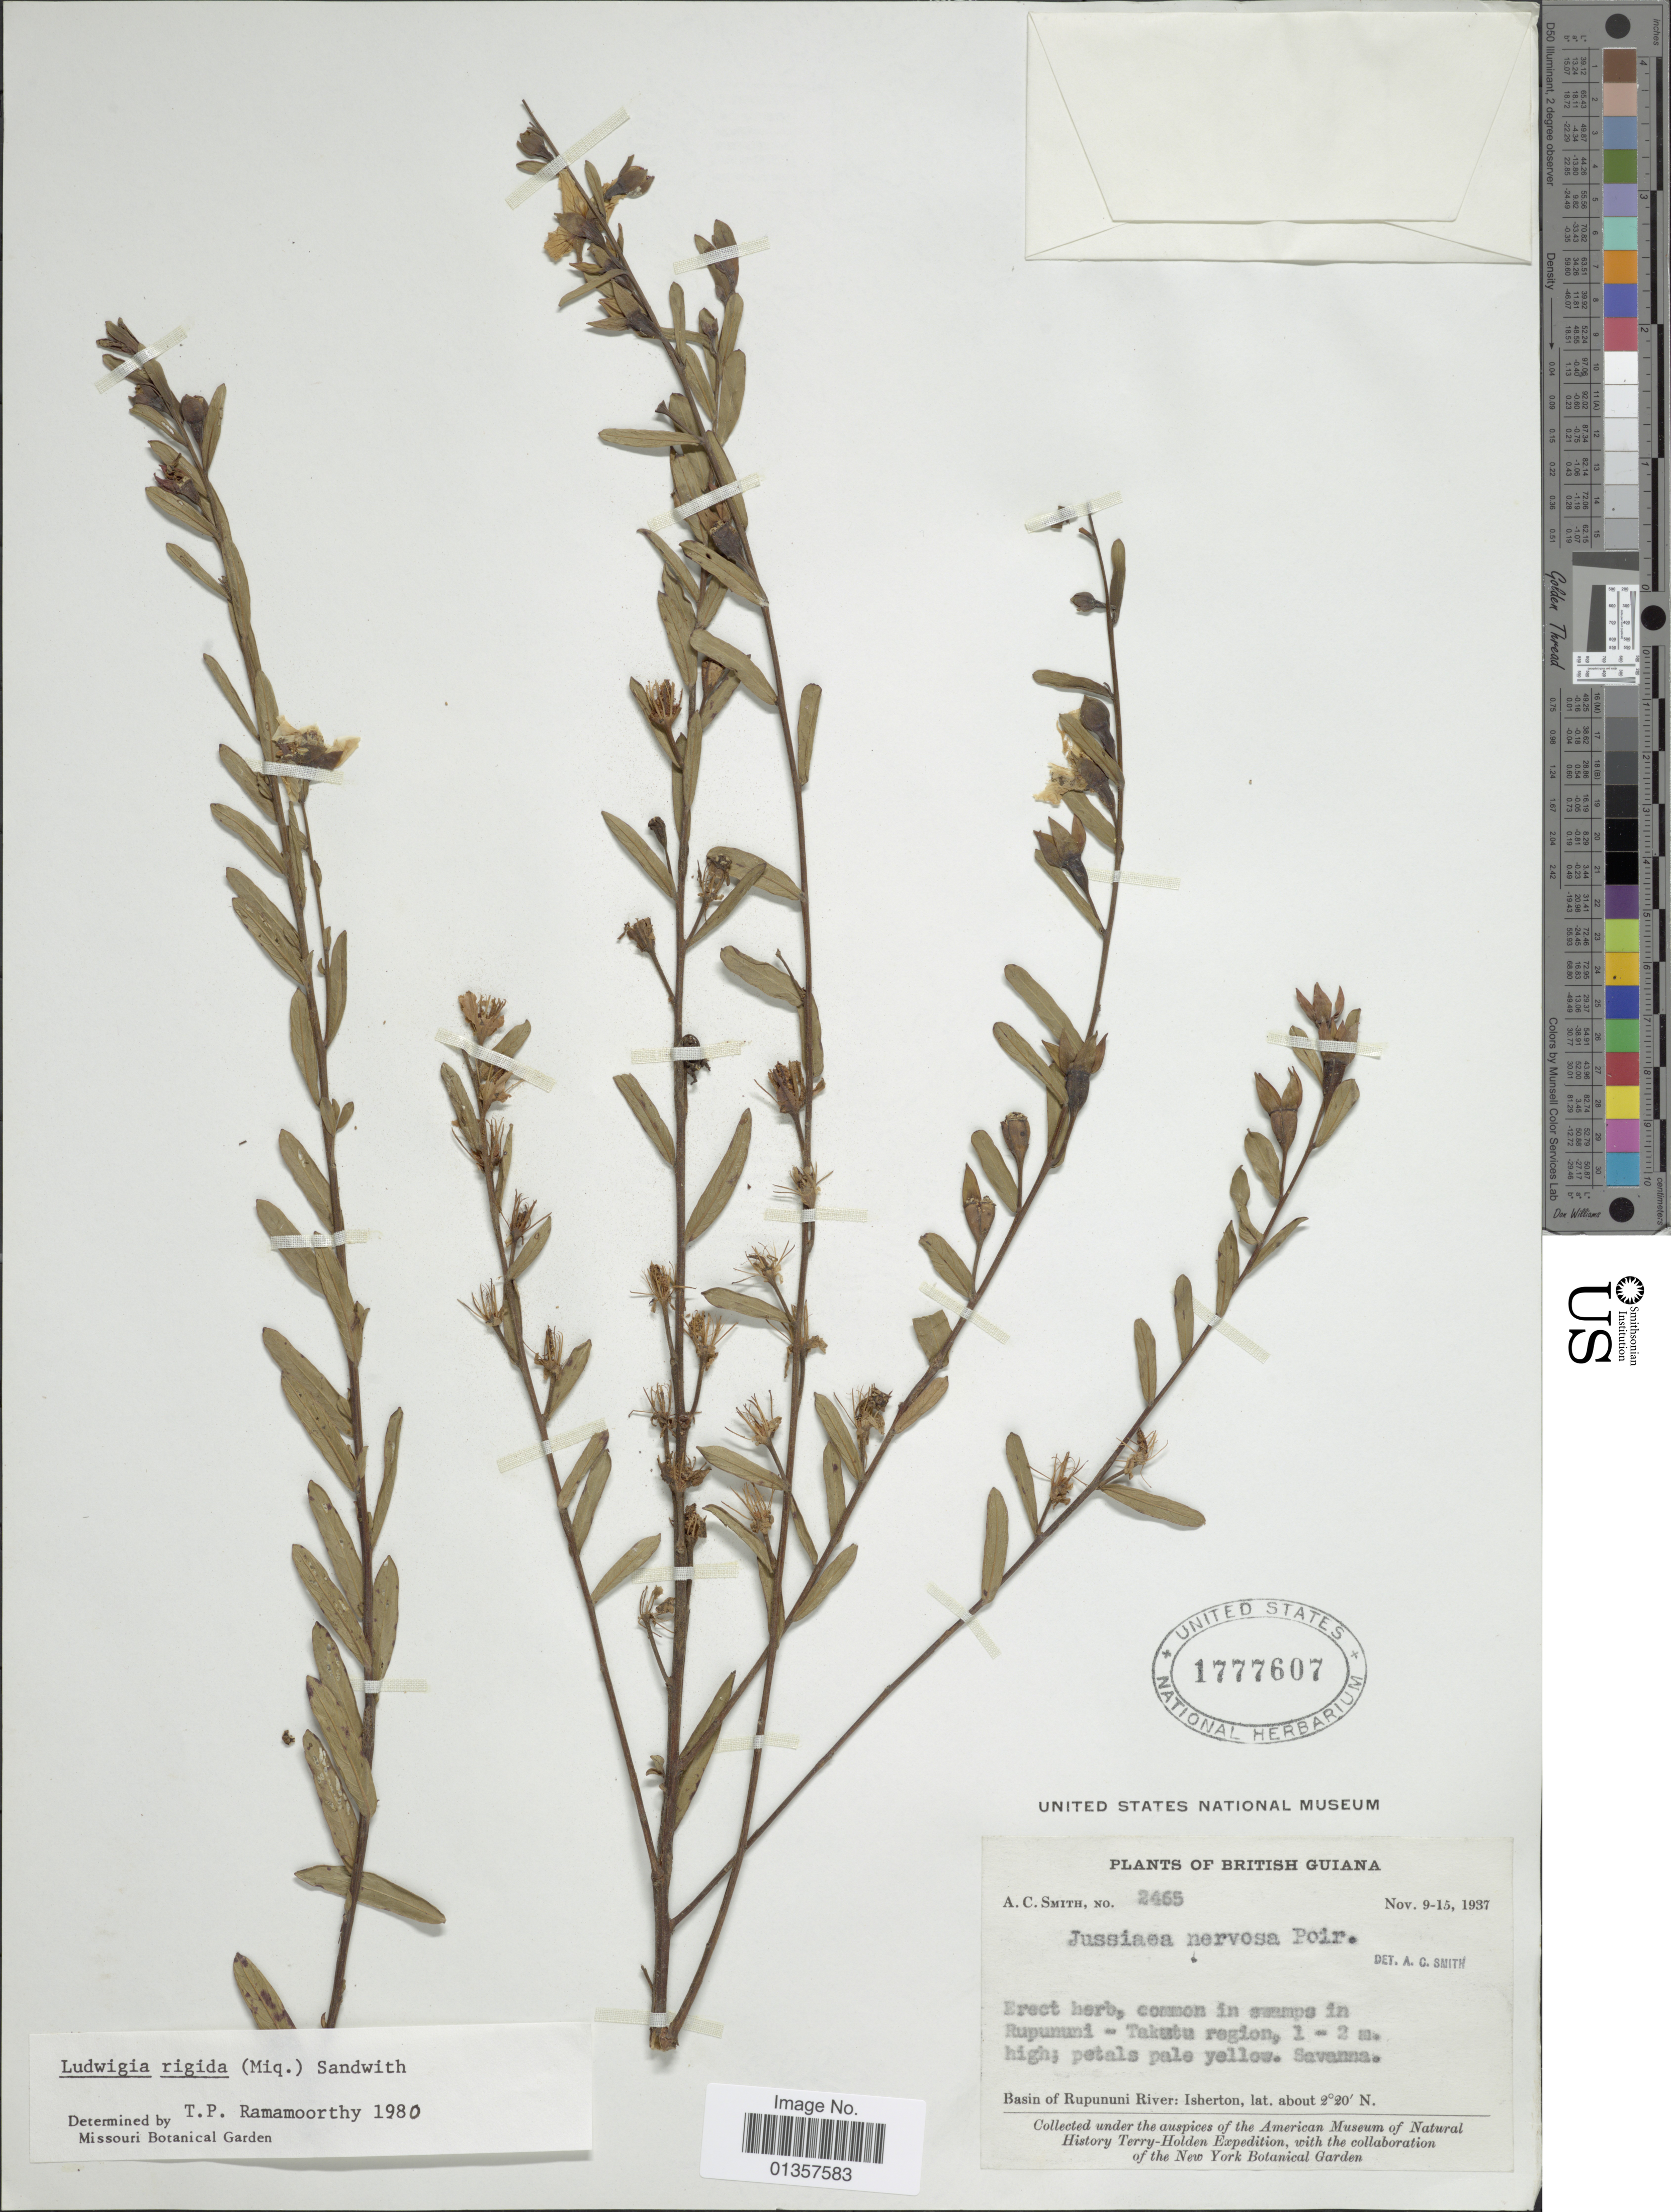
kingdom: Plantae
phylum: Tracheophyta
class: Magnoliopsida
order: Myrtales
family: Onagraceae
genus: Ludwigia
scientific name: Ludwigia rigida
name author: (Miq.) Sandwith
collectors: A. C. Smith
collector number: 2465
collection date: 1937-11-09/1937-11-15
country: Guyana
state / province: U. Takutu-U. Essequibo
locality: British Guiana, Basin of Rupununi River: Isherton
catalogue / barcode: US 1777607